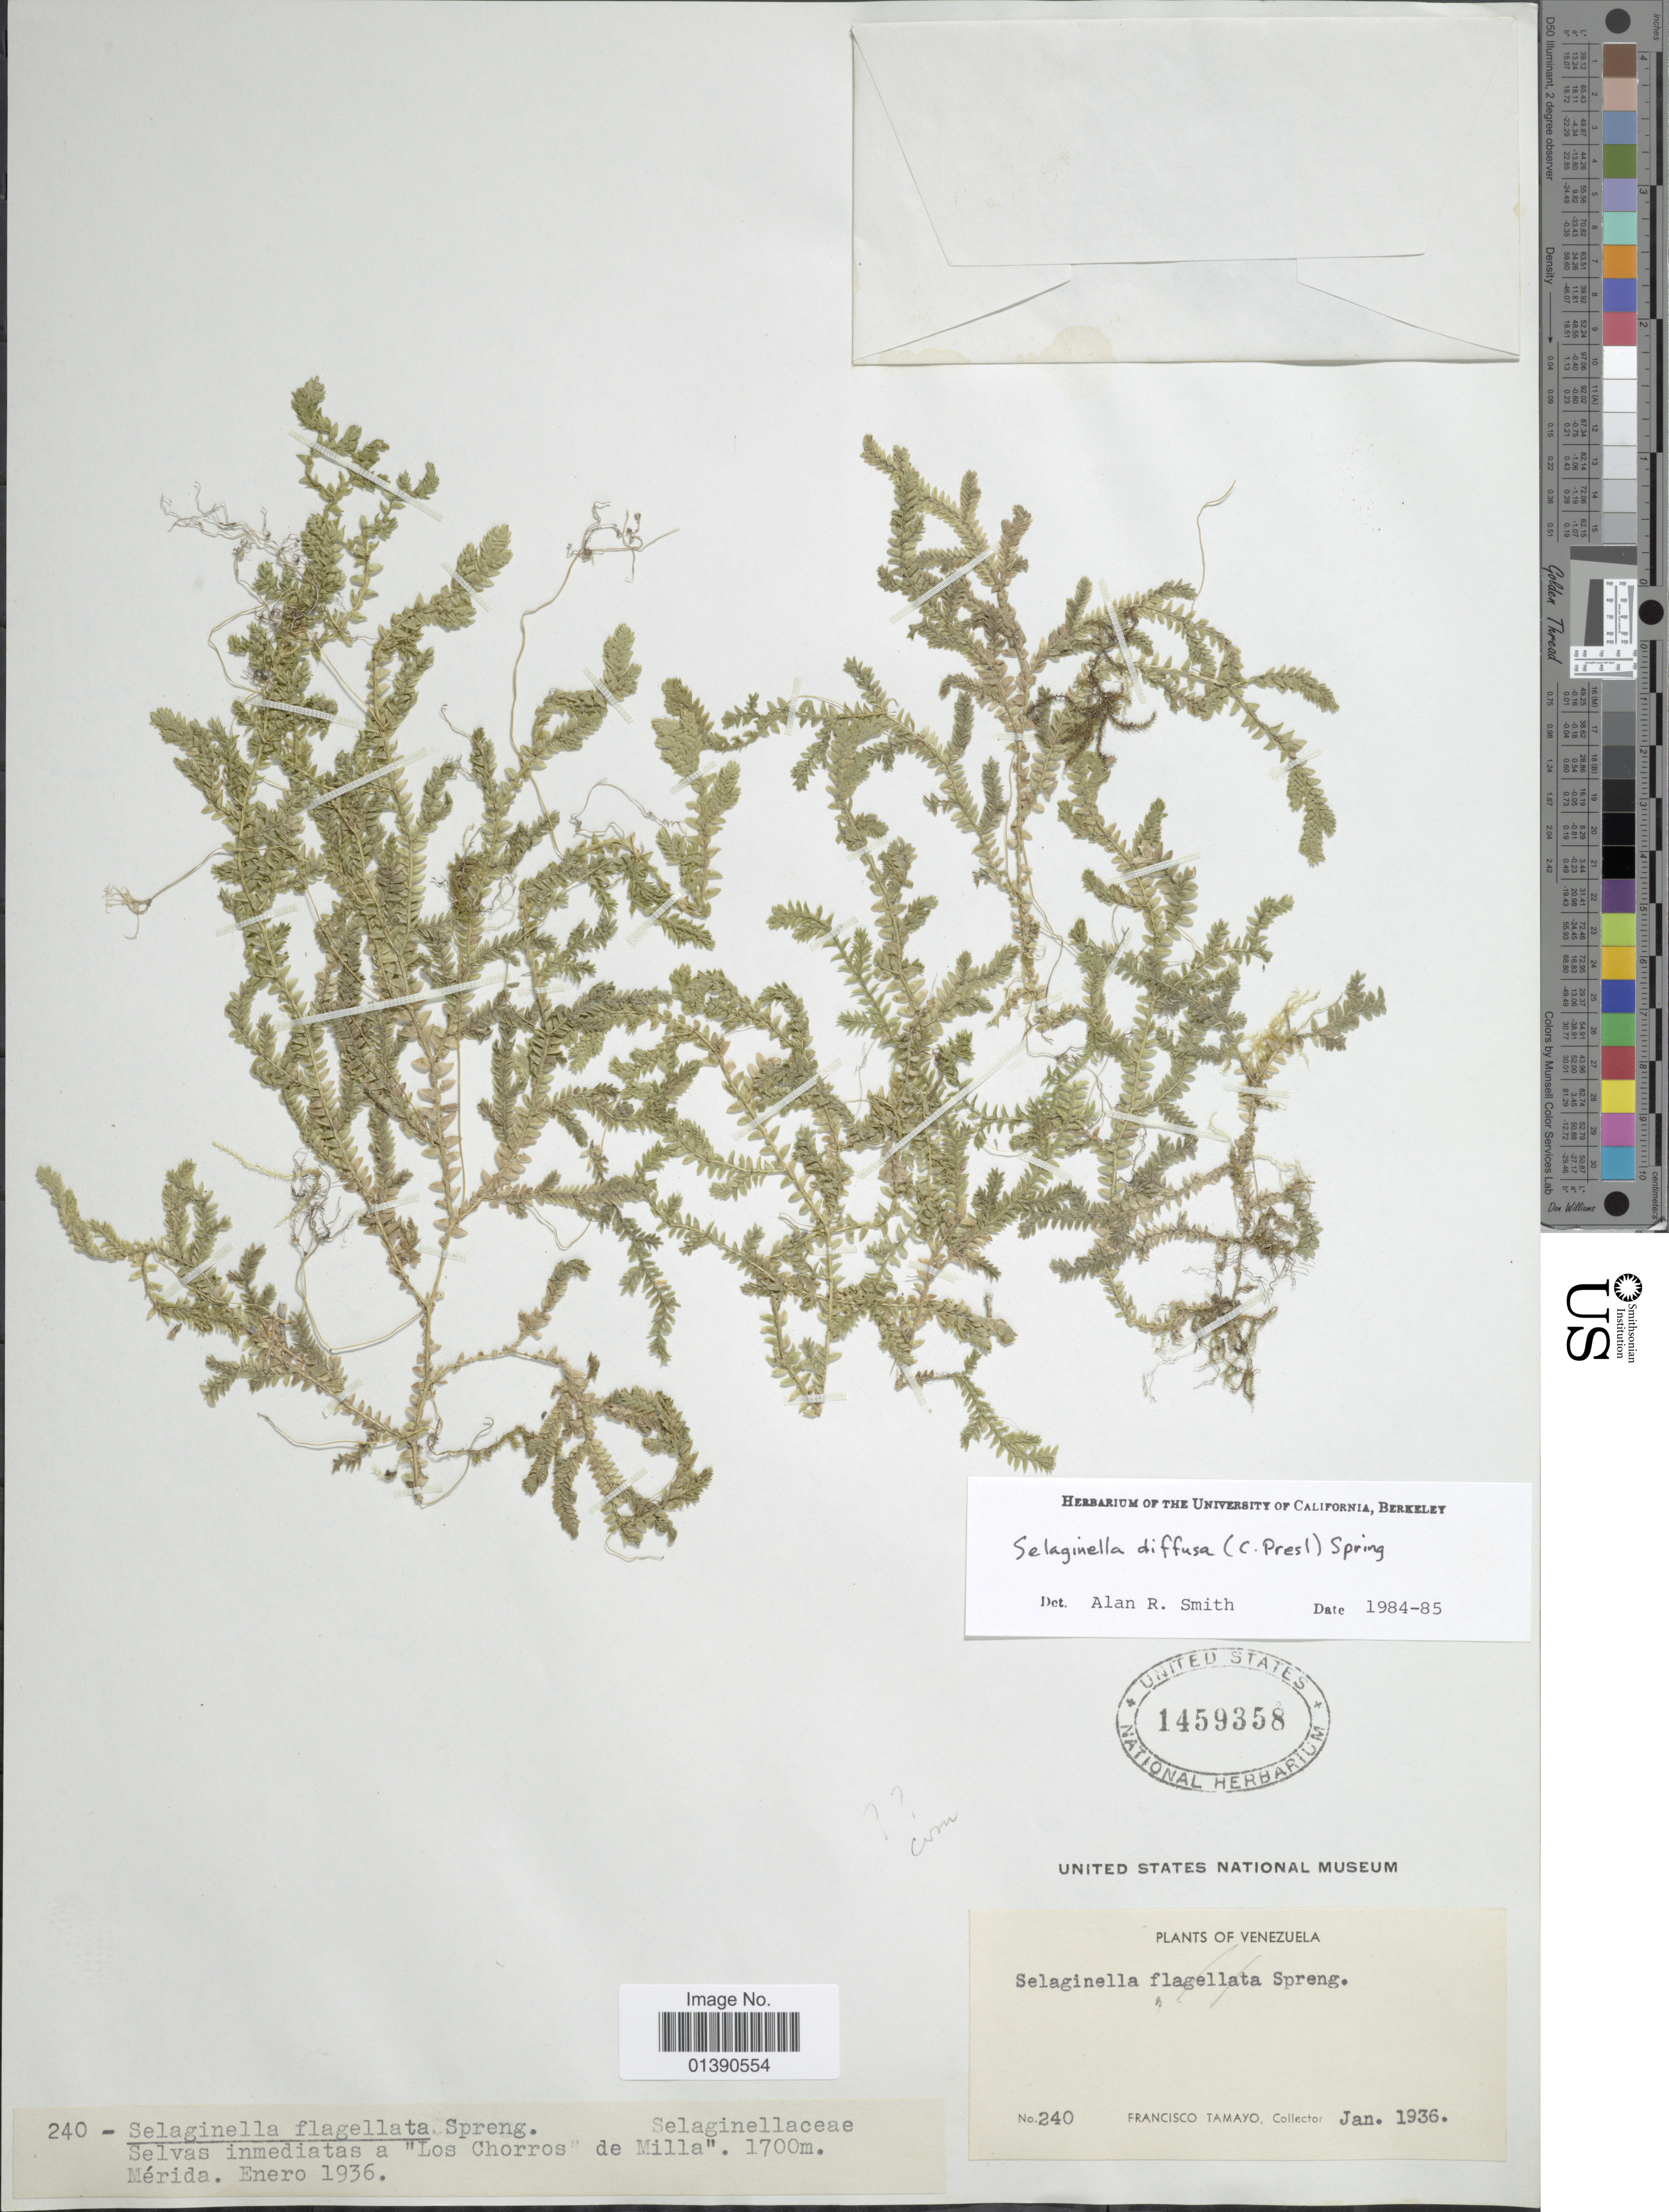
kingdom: Plantae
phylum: Tracheophyta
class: Lycopodiopsida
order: Selaginellales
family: Selaginellaceae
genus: Selaginella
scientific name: Selaginella diffusa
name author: (C. Presl) Spring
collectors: F. Tamayo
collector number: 240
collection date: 1936-01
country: Venezuela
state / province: Mérida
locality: Selvas inmediatas a 'Los Chorros de Milla'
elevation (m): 1700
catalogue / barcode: US 1459358